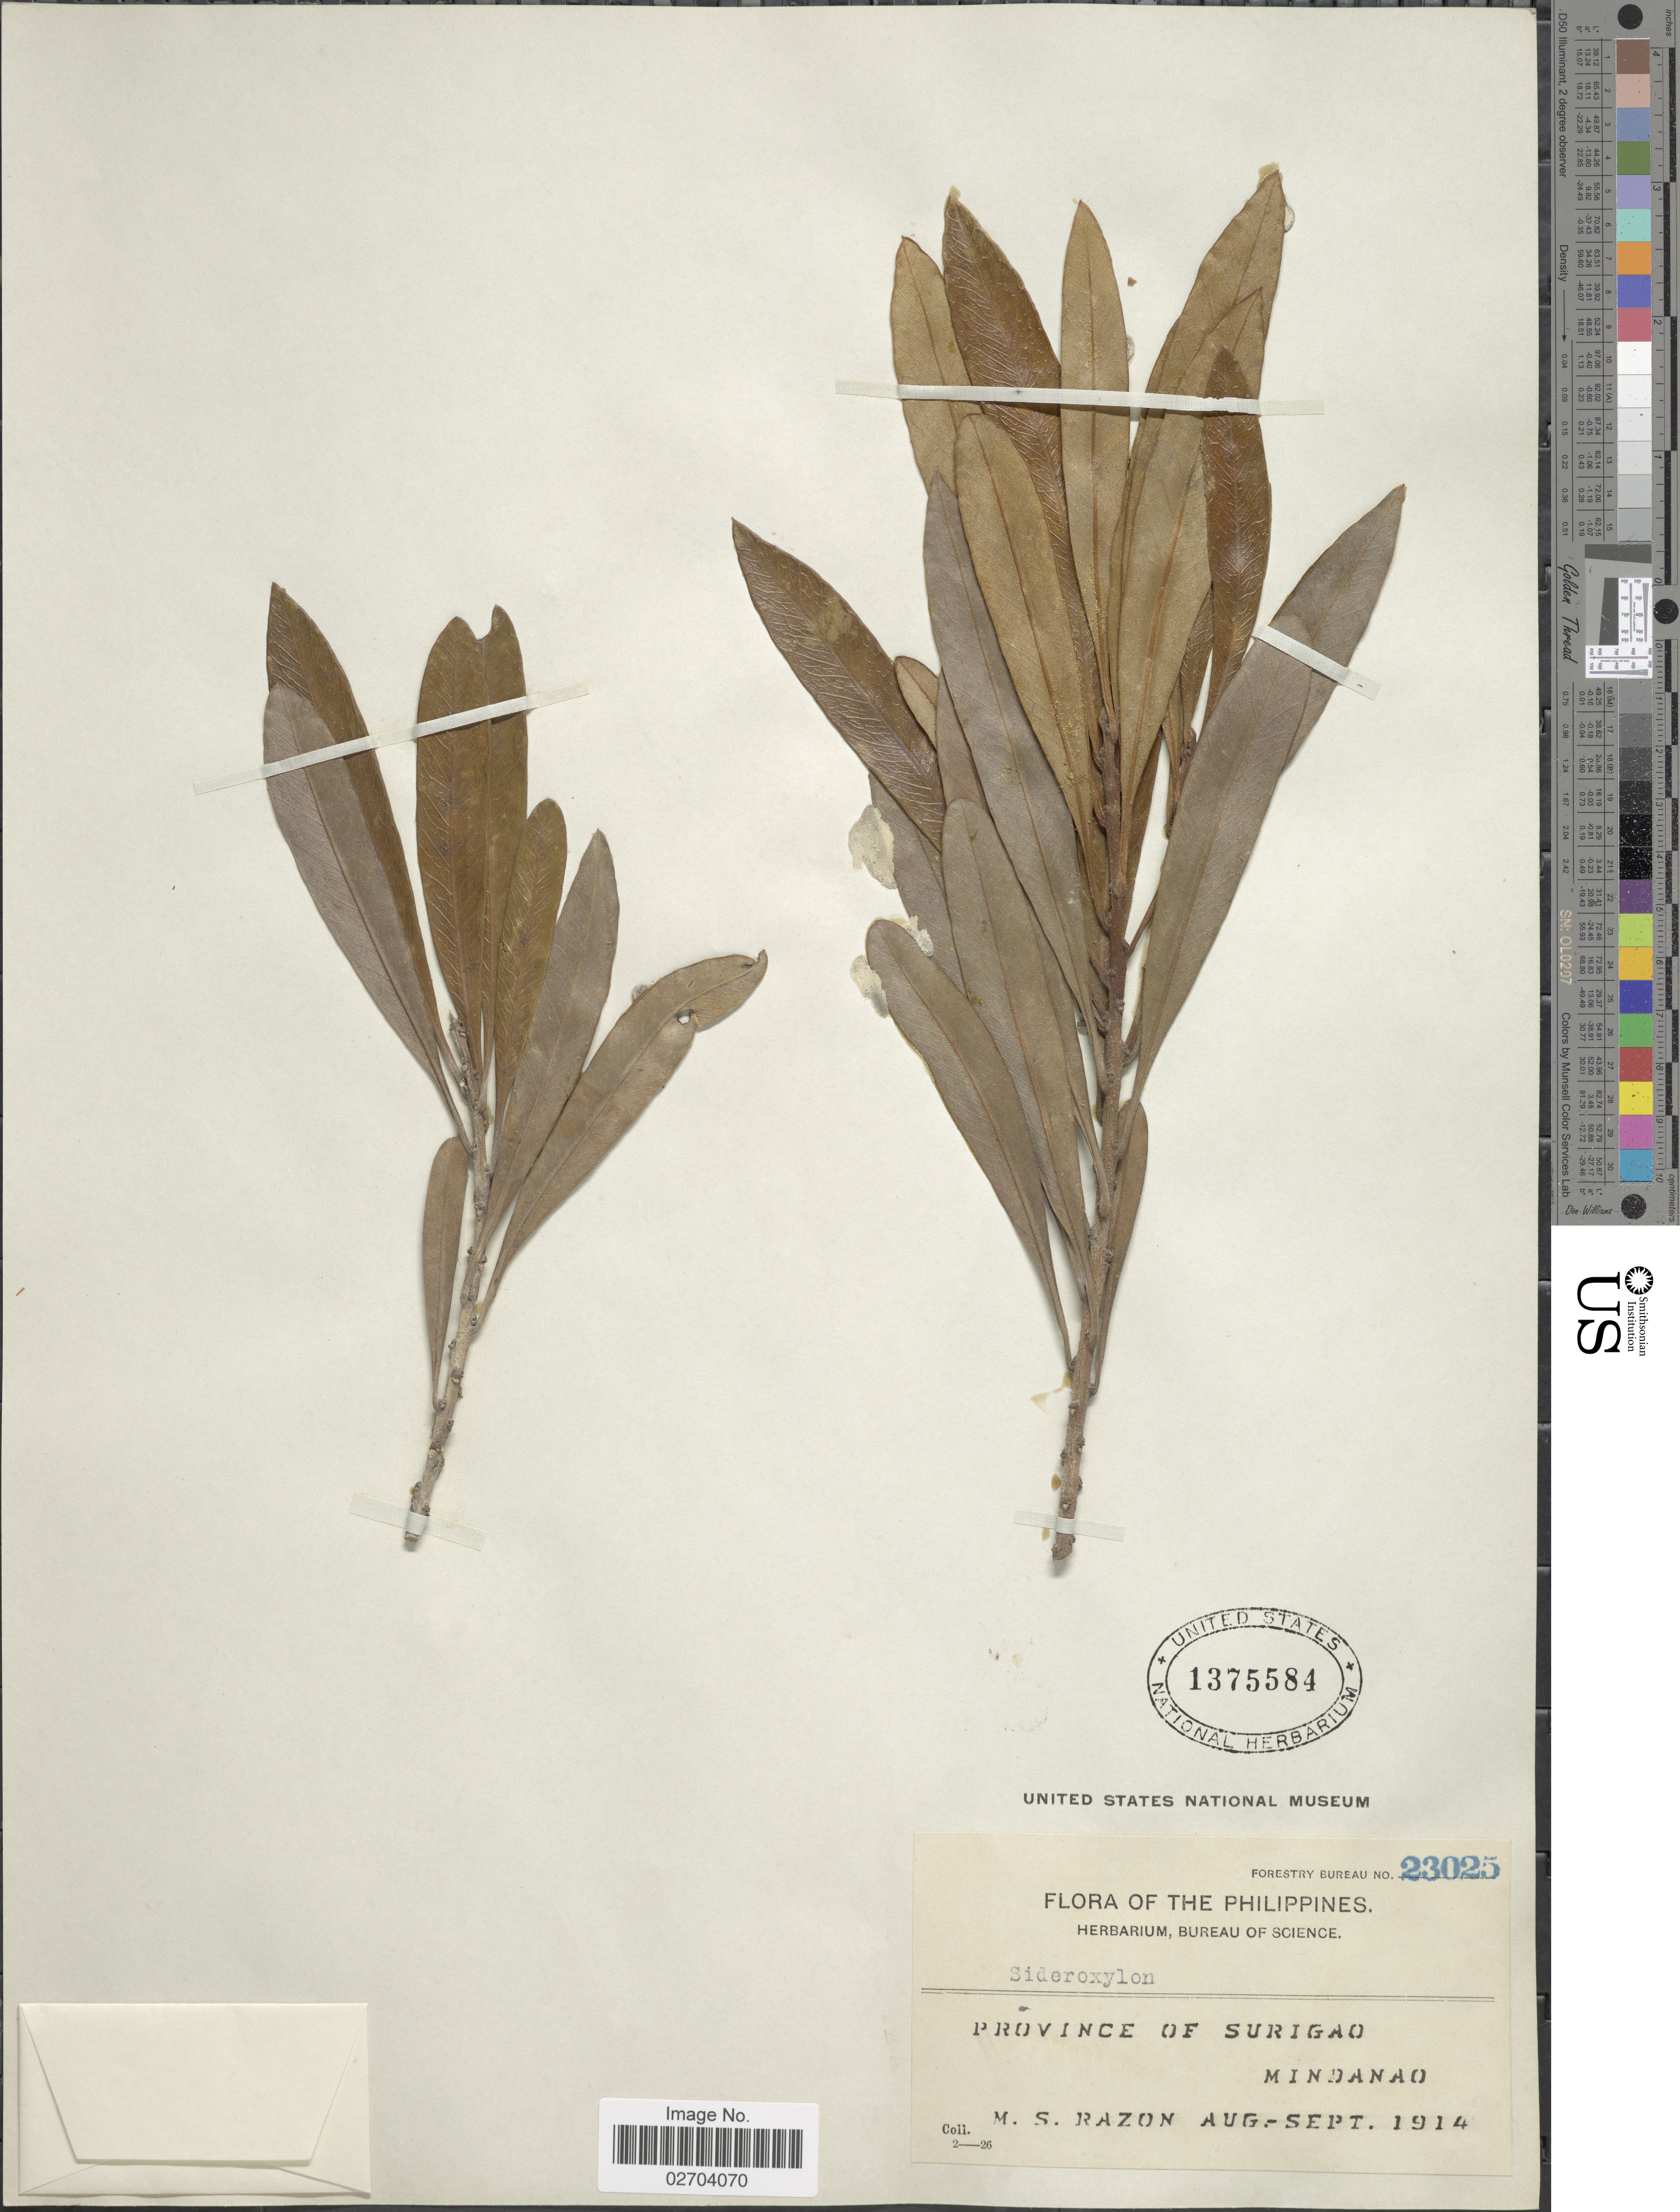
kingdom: Plantae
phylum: Tracheophyta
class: Magnoliopsida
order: Ericales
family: Sapotaceae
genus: Sideroxylon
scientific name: Sideroxylon sp.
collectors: M. Razon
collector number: Forestry Bureau 23025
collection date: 1914-08/1914-09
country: Philippines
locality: Province of Surigao, Mindanao.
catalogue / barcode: US 1375584